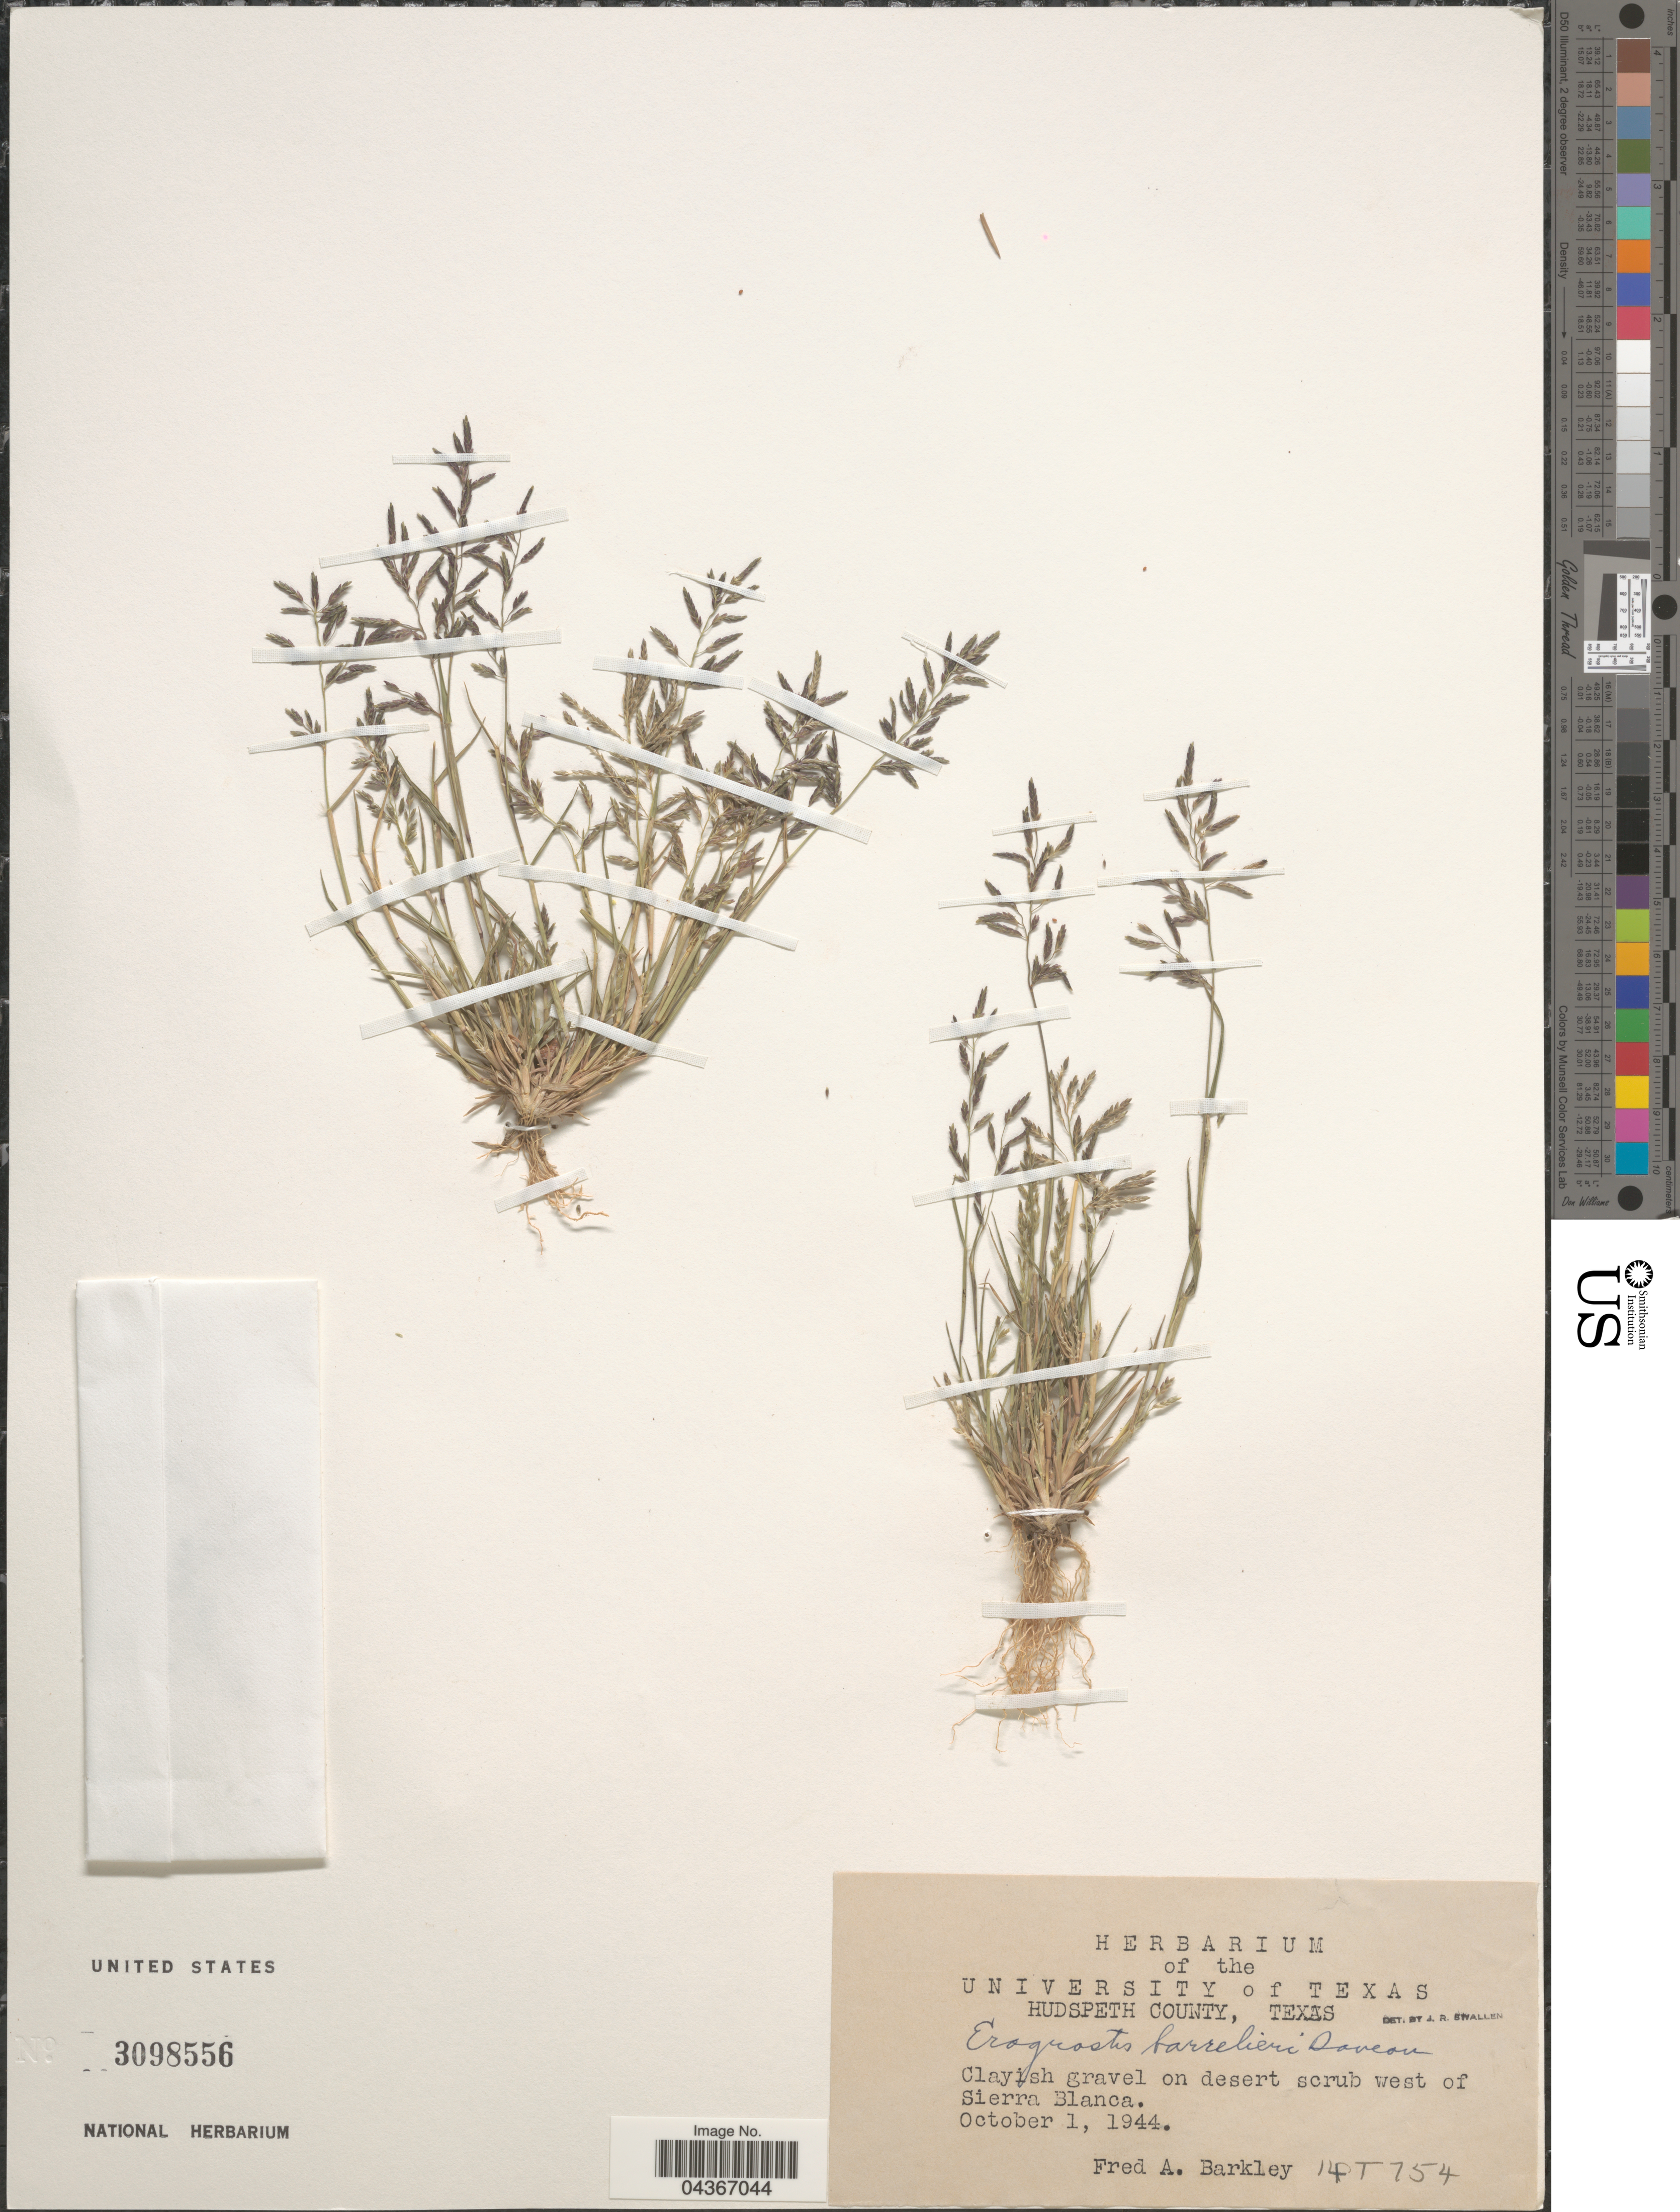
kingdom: Plantae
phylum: Tracheophyta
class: Liliopsida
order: Poales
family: Poaceae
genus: Eragrostis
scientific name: Eragrostis barrelieri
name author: Daveau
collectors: F. A. Barkley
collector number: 14T154*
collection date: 1944-10-01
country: United States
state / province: Texas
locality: Hudspeth County. Clayish gravel on desert scrub west of Sierra Blanca.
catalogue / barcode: US 3098556